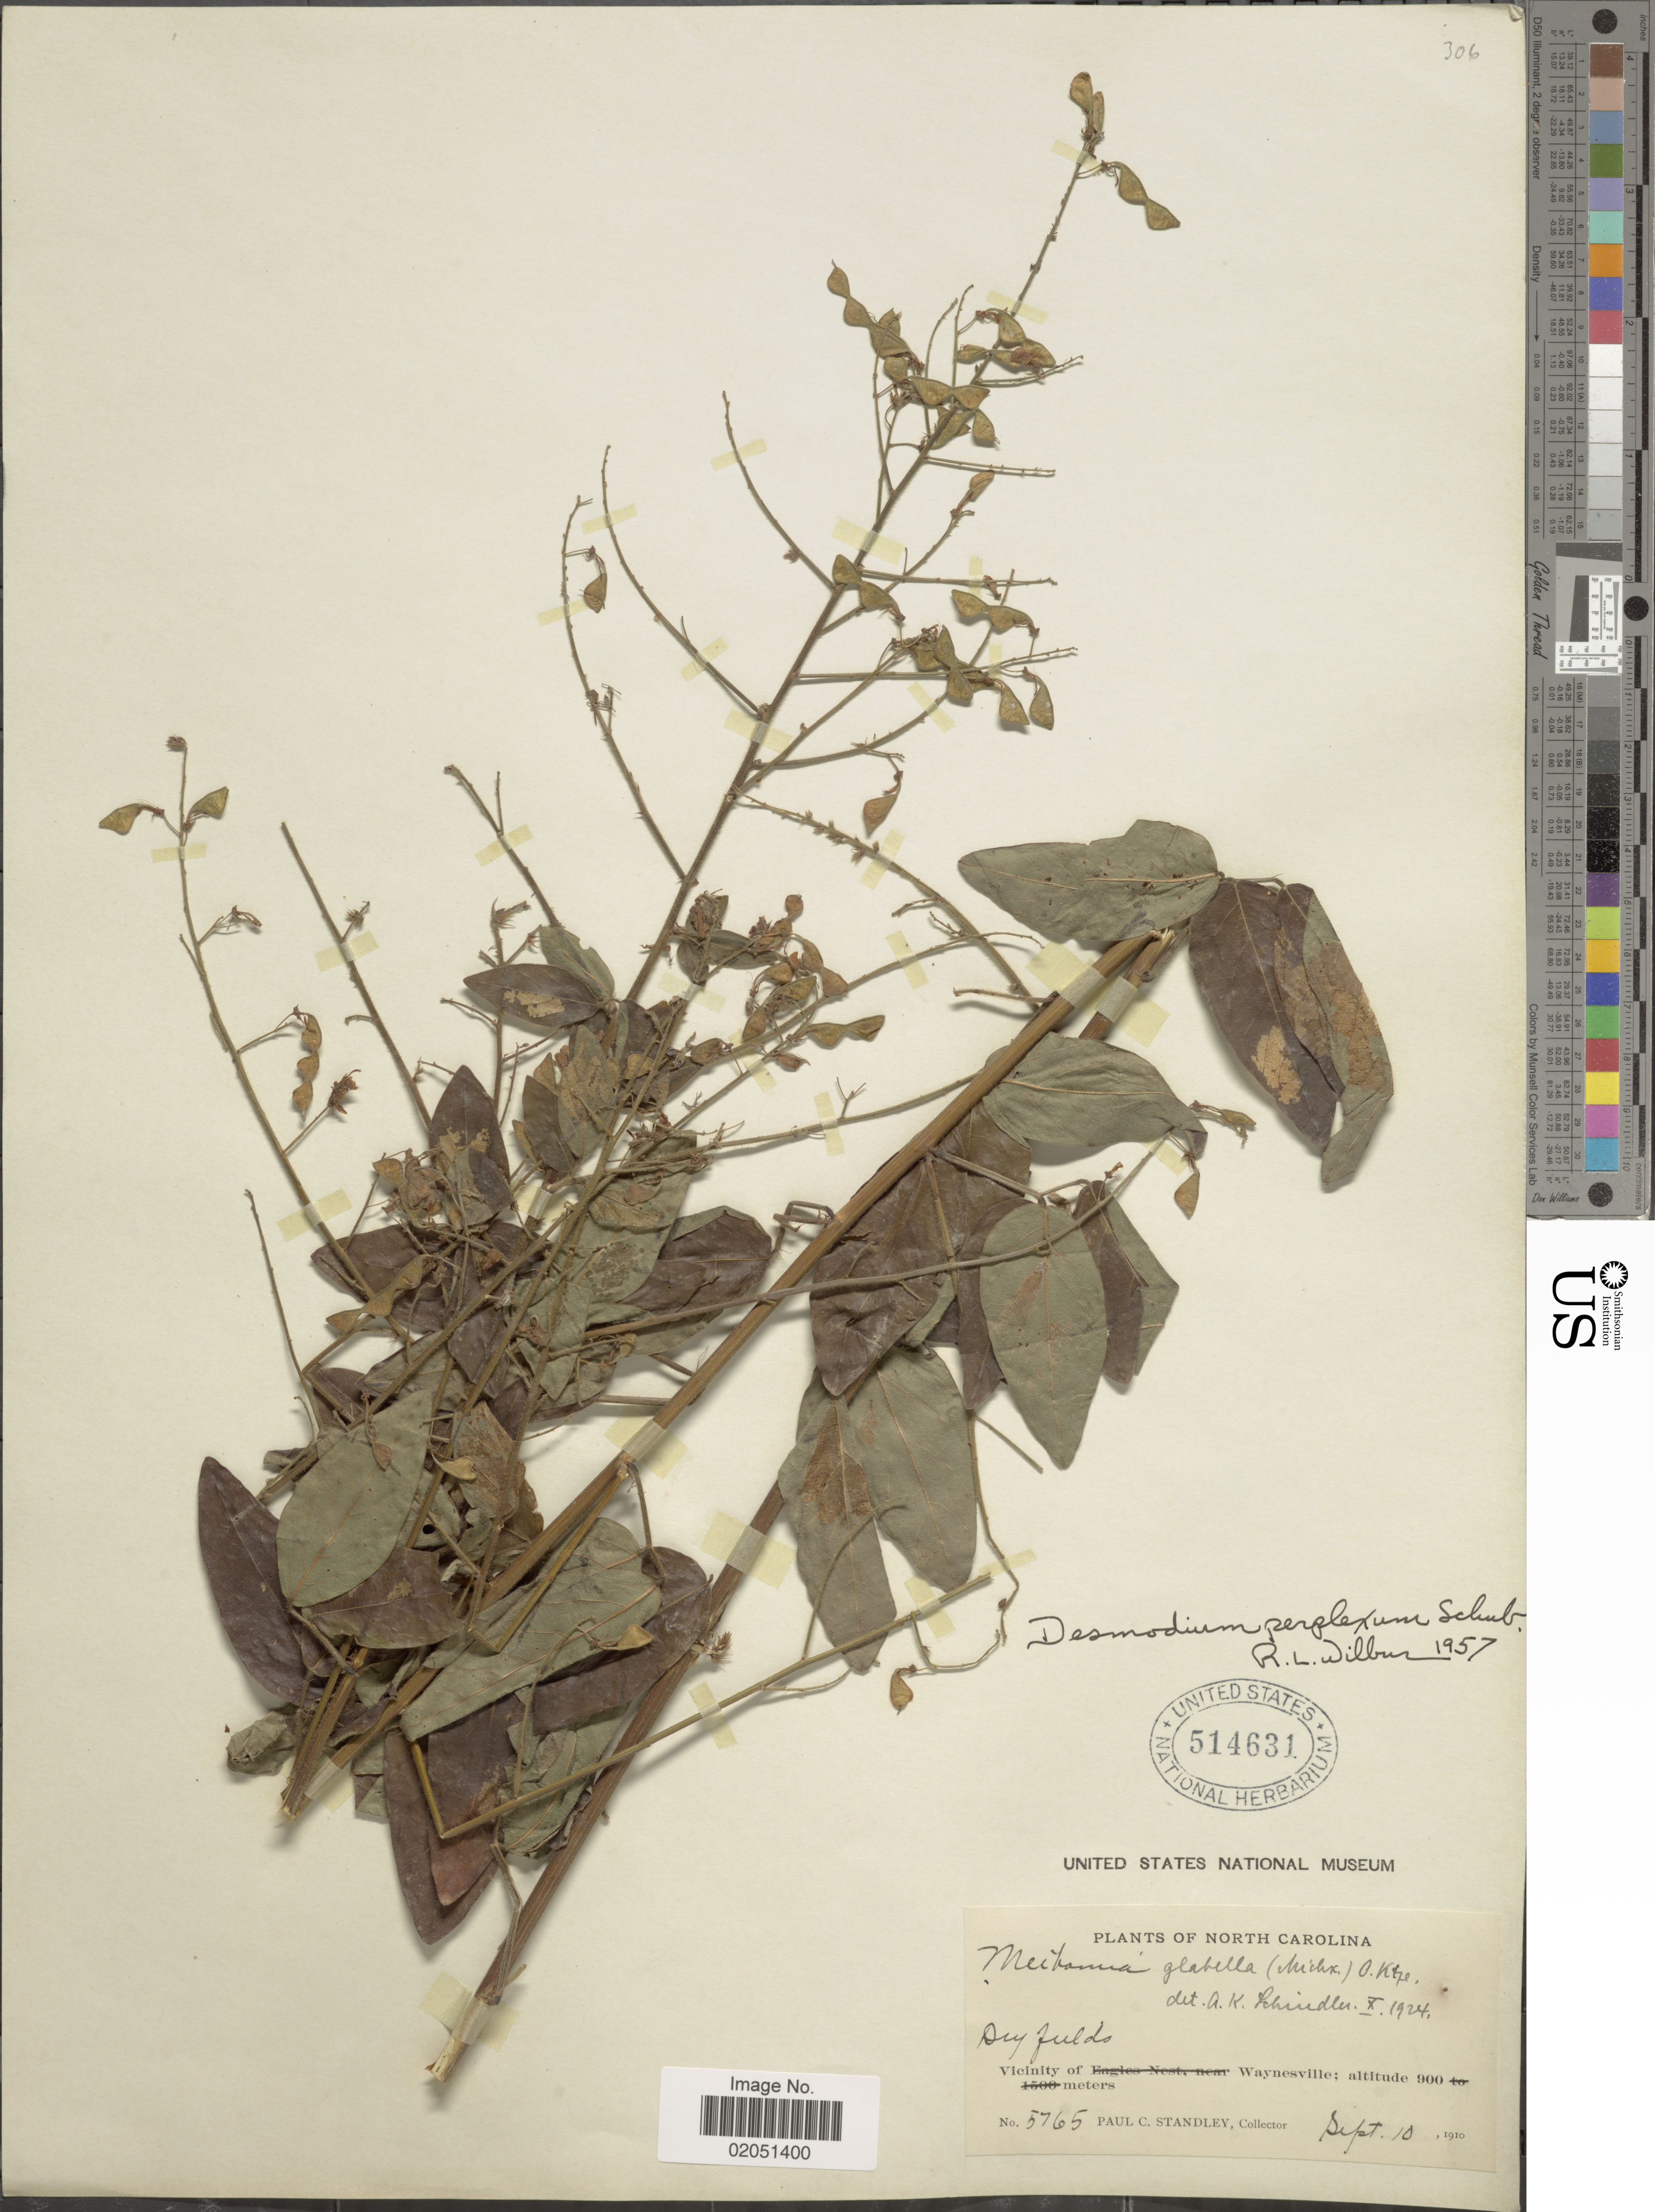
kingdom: Plantae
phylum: Tracheophyta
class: Magnoliopsida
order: Fabales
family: Fabaceae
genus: Desmodium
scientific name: Desmodium perplexum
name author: B.G. Schub.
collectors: P. C. Standley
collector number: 5765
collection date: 1910-09-10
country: United States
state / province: North Carolina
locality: Vicinity of Waynesville.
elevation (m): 900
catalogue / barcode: US 514631